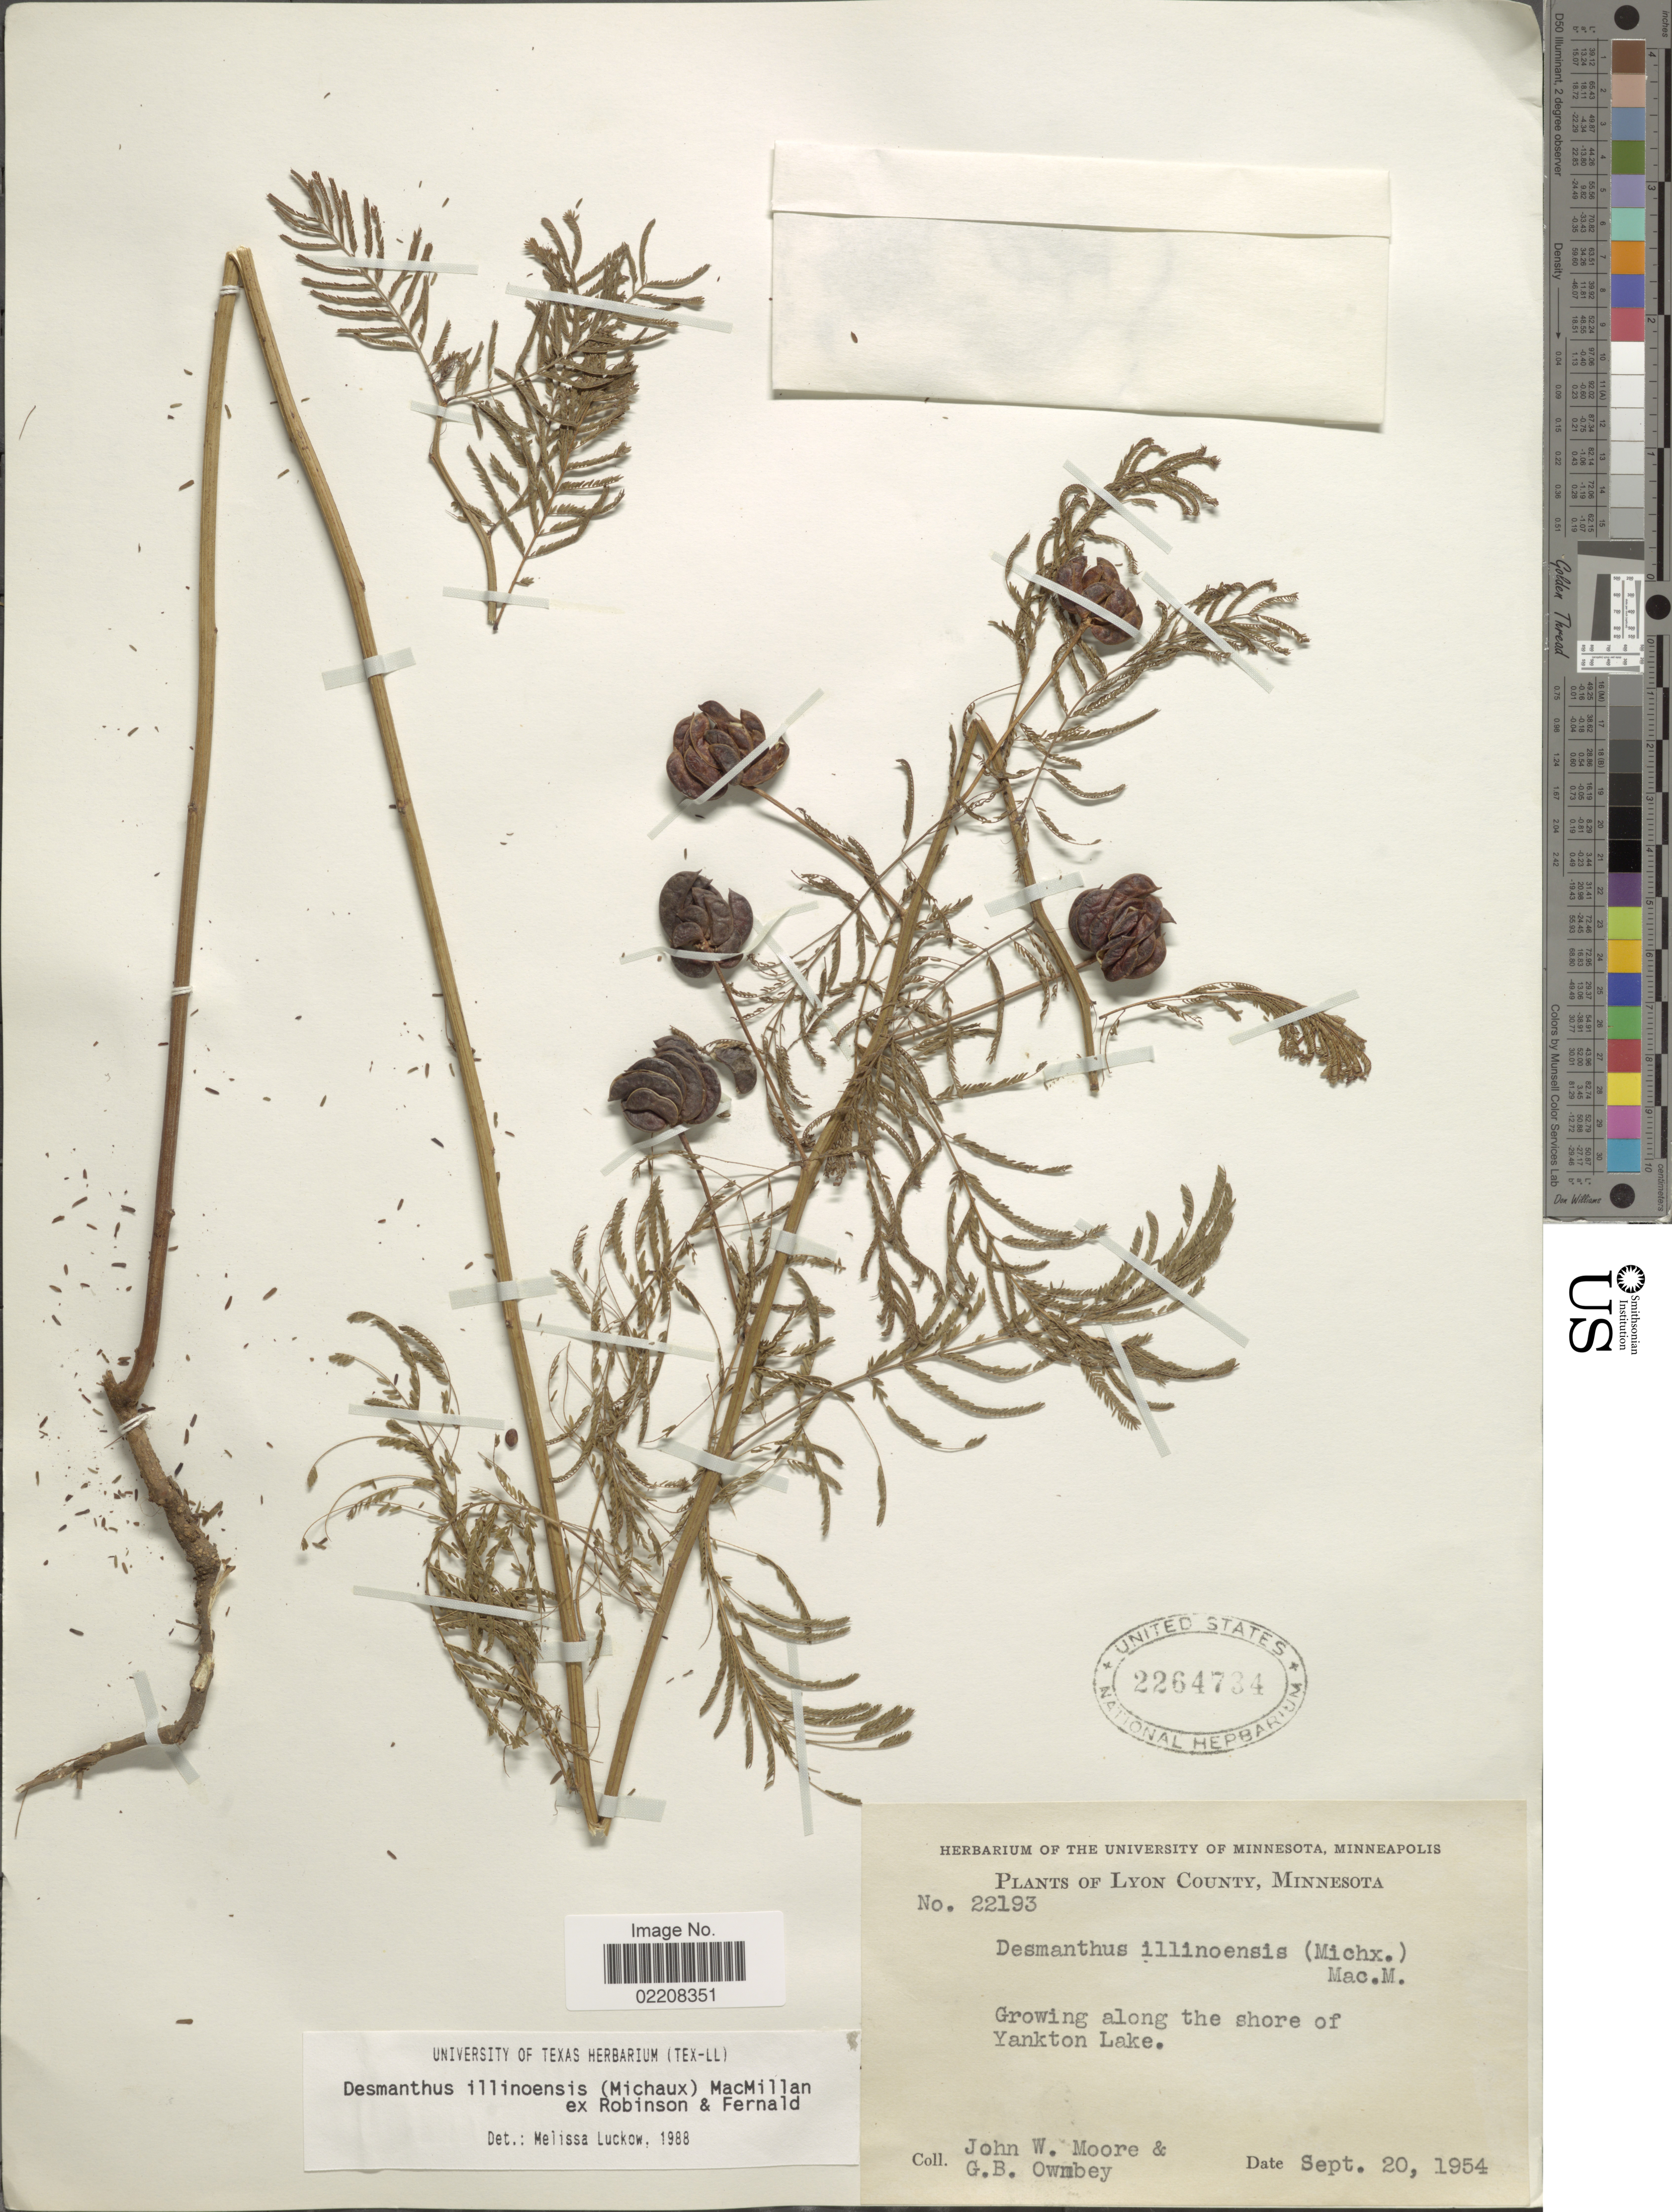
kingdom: Plantae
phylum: Tracheophyta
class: Magnoliopsida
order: Fabales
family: Fabaceae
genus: Desmanthus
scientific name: Desmanthus illinoensis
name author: (Michx.) MacMill.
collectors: J. Moore & G. B. Ownbey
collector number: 22193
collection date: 1954-09-20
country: United States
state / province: Minnesota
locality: Lyon County, Minnesota. Growing along the shore of Yankton Lake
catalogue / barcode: US 2264734